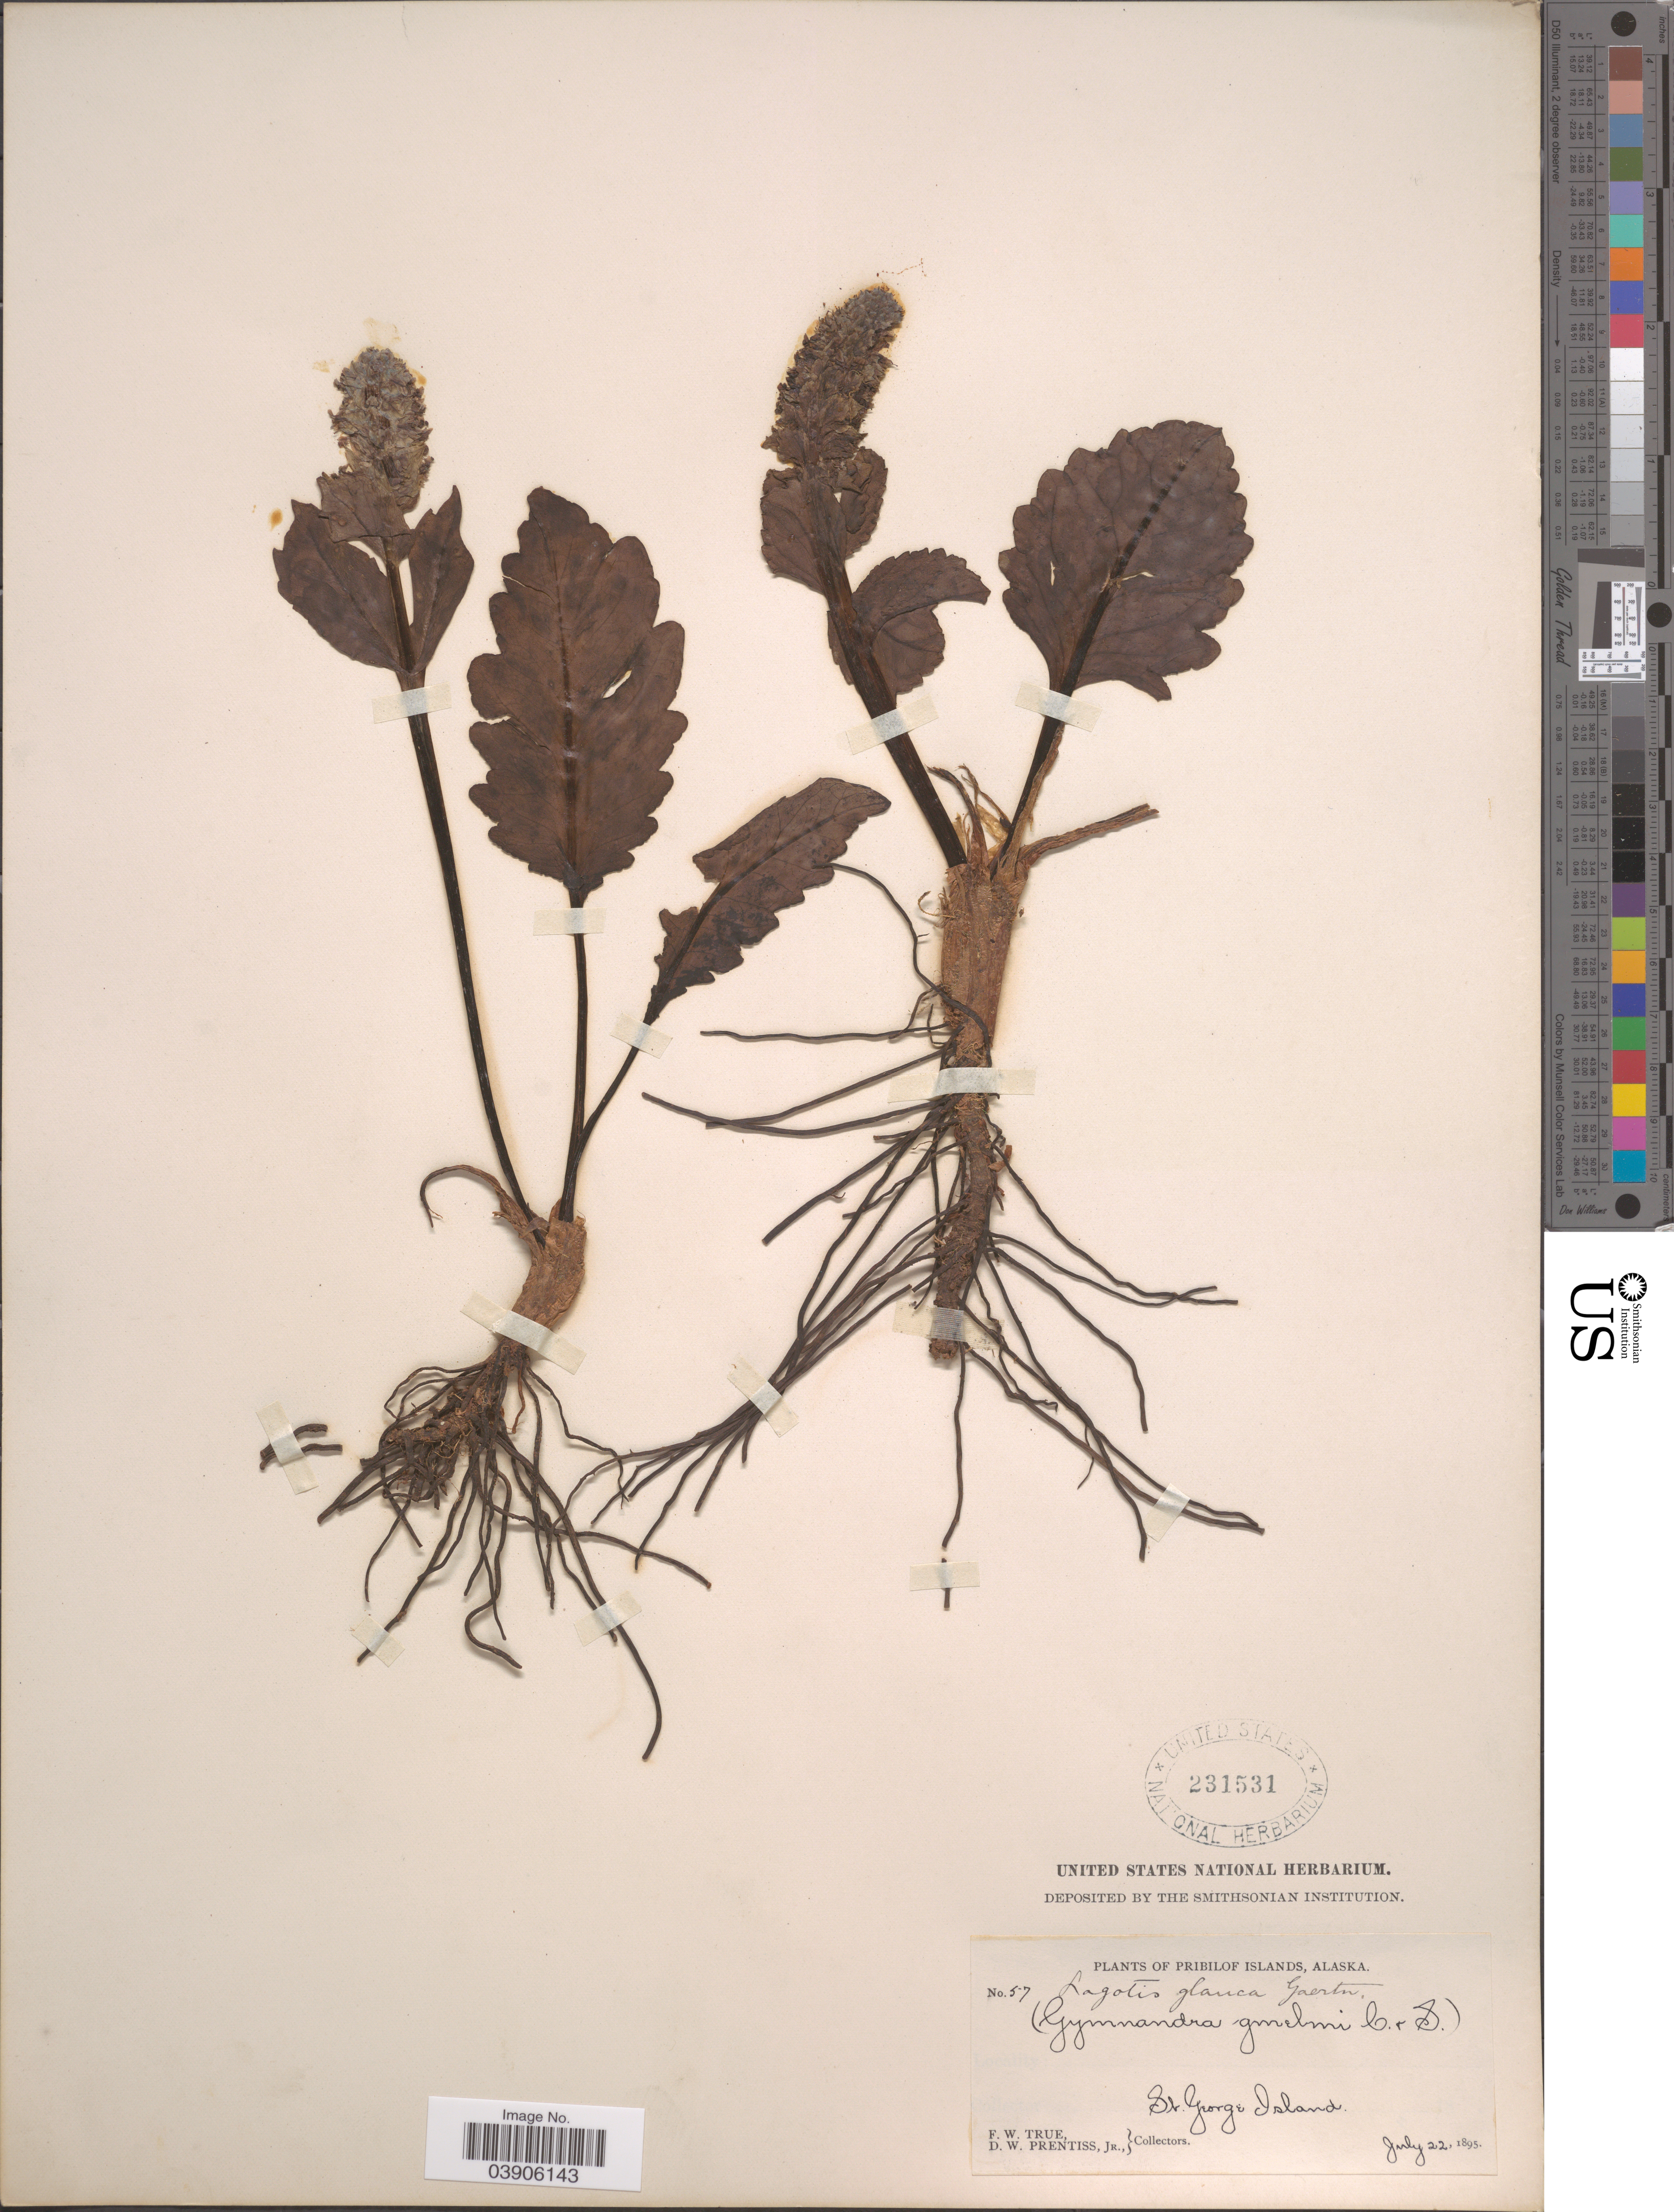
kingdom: Plantae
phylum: Tracheophyta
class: Magnoliopsida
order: Lamiales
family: Plantaginaceae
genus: Lagotis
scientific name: Lagotis glauca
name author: Gaertn.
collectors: F. True & D. Prentiss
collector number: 57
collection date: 1895-07-22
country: United States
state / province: Alaska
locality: Pribilof Islands. St. George Island.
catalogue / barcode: US 231531